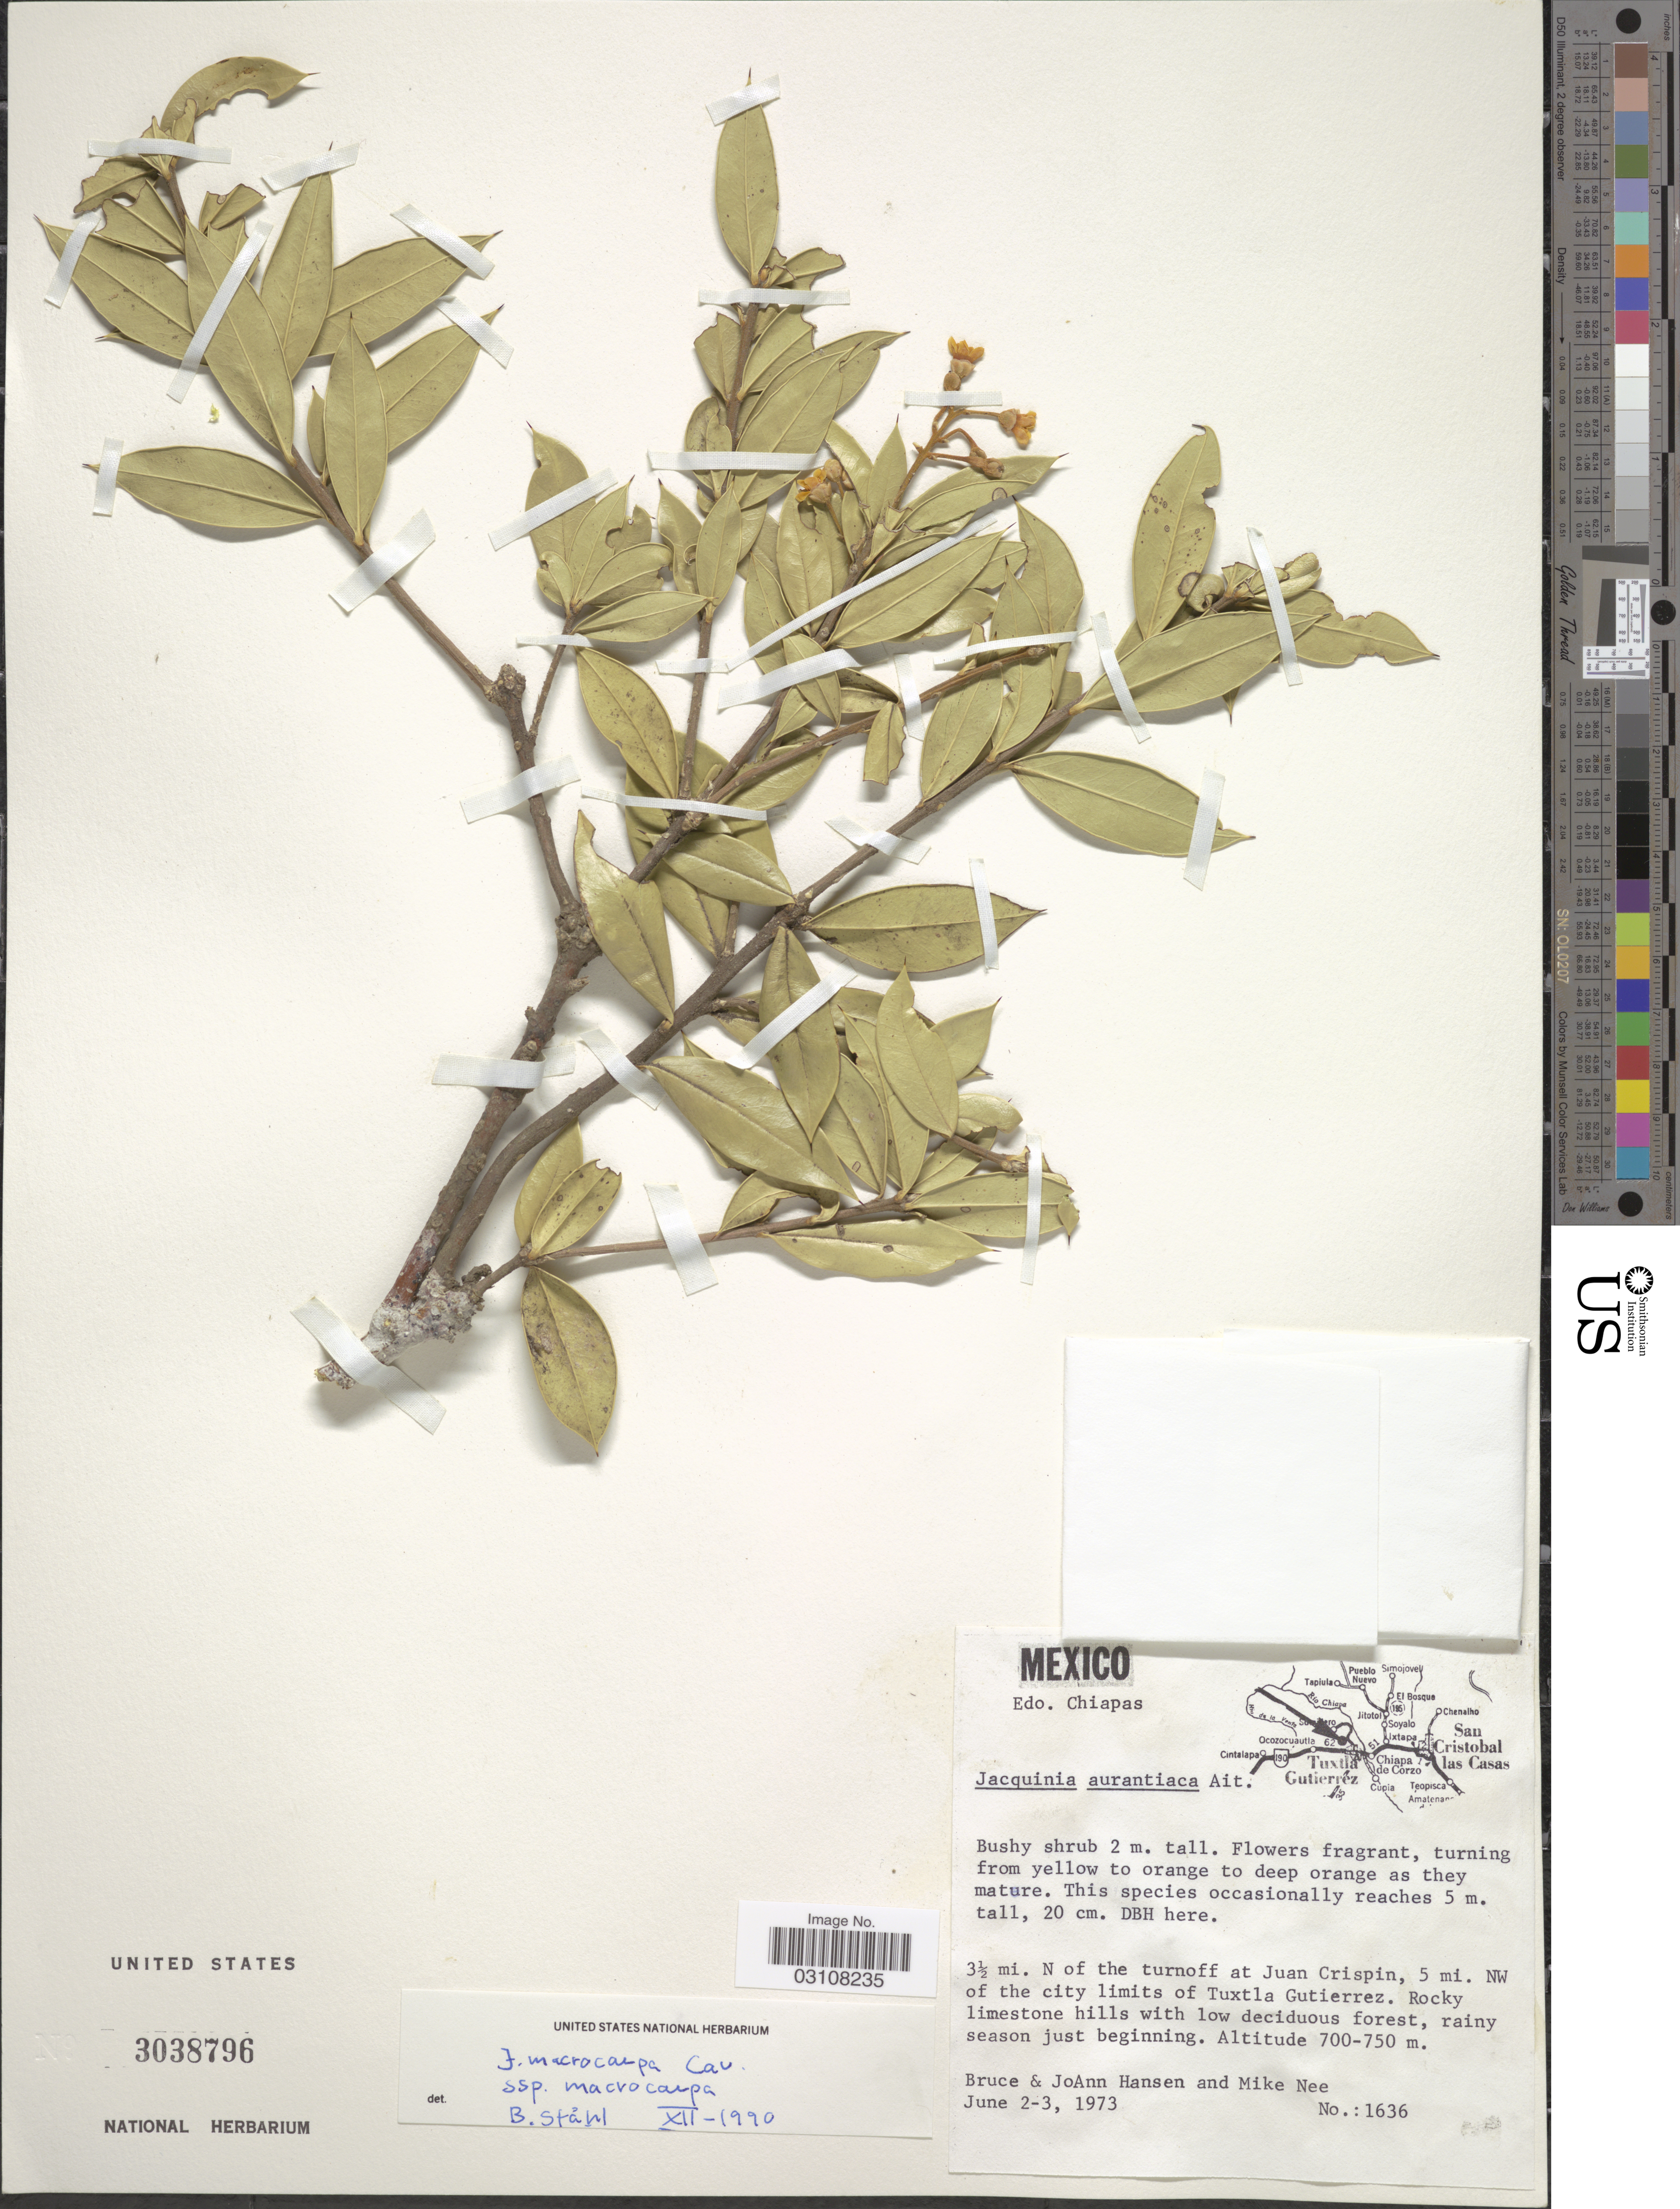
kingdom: Plantae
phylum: Tracheophyta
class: Magnoliopsida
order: Ericales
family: Primulaceae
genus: Jacquinia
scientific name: Jacquinia macrocarpa subsp. macrocarpa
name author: Cav.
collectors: B. Hansen, J. Hansen & M. Nee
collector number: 1636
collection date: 1973-06-02/1973-06-03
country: Mexico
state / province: Chiapas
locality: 3½ mi. N. of the turnoff at Juan Crispin, 5 mi. NW of the city limits of Tuxtla Guttierrez.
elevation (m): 700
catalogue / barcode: US 3038796